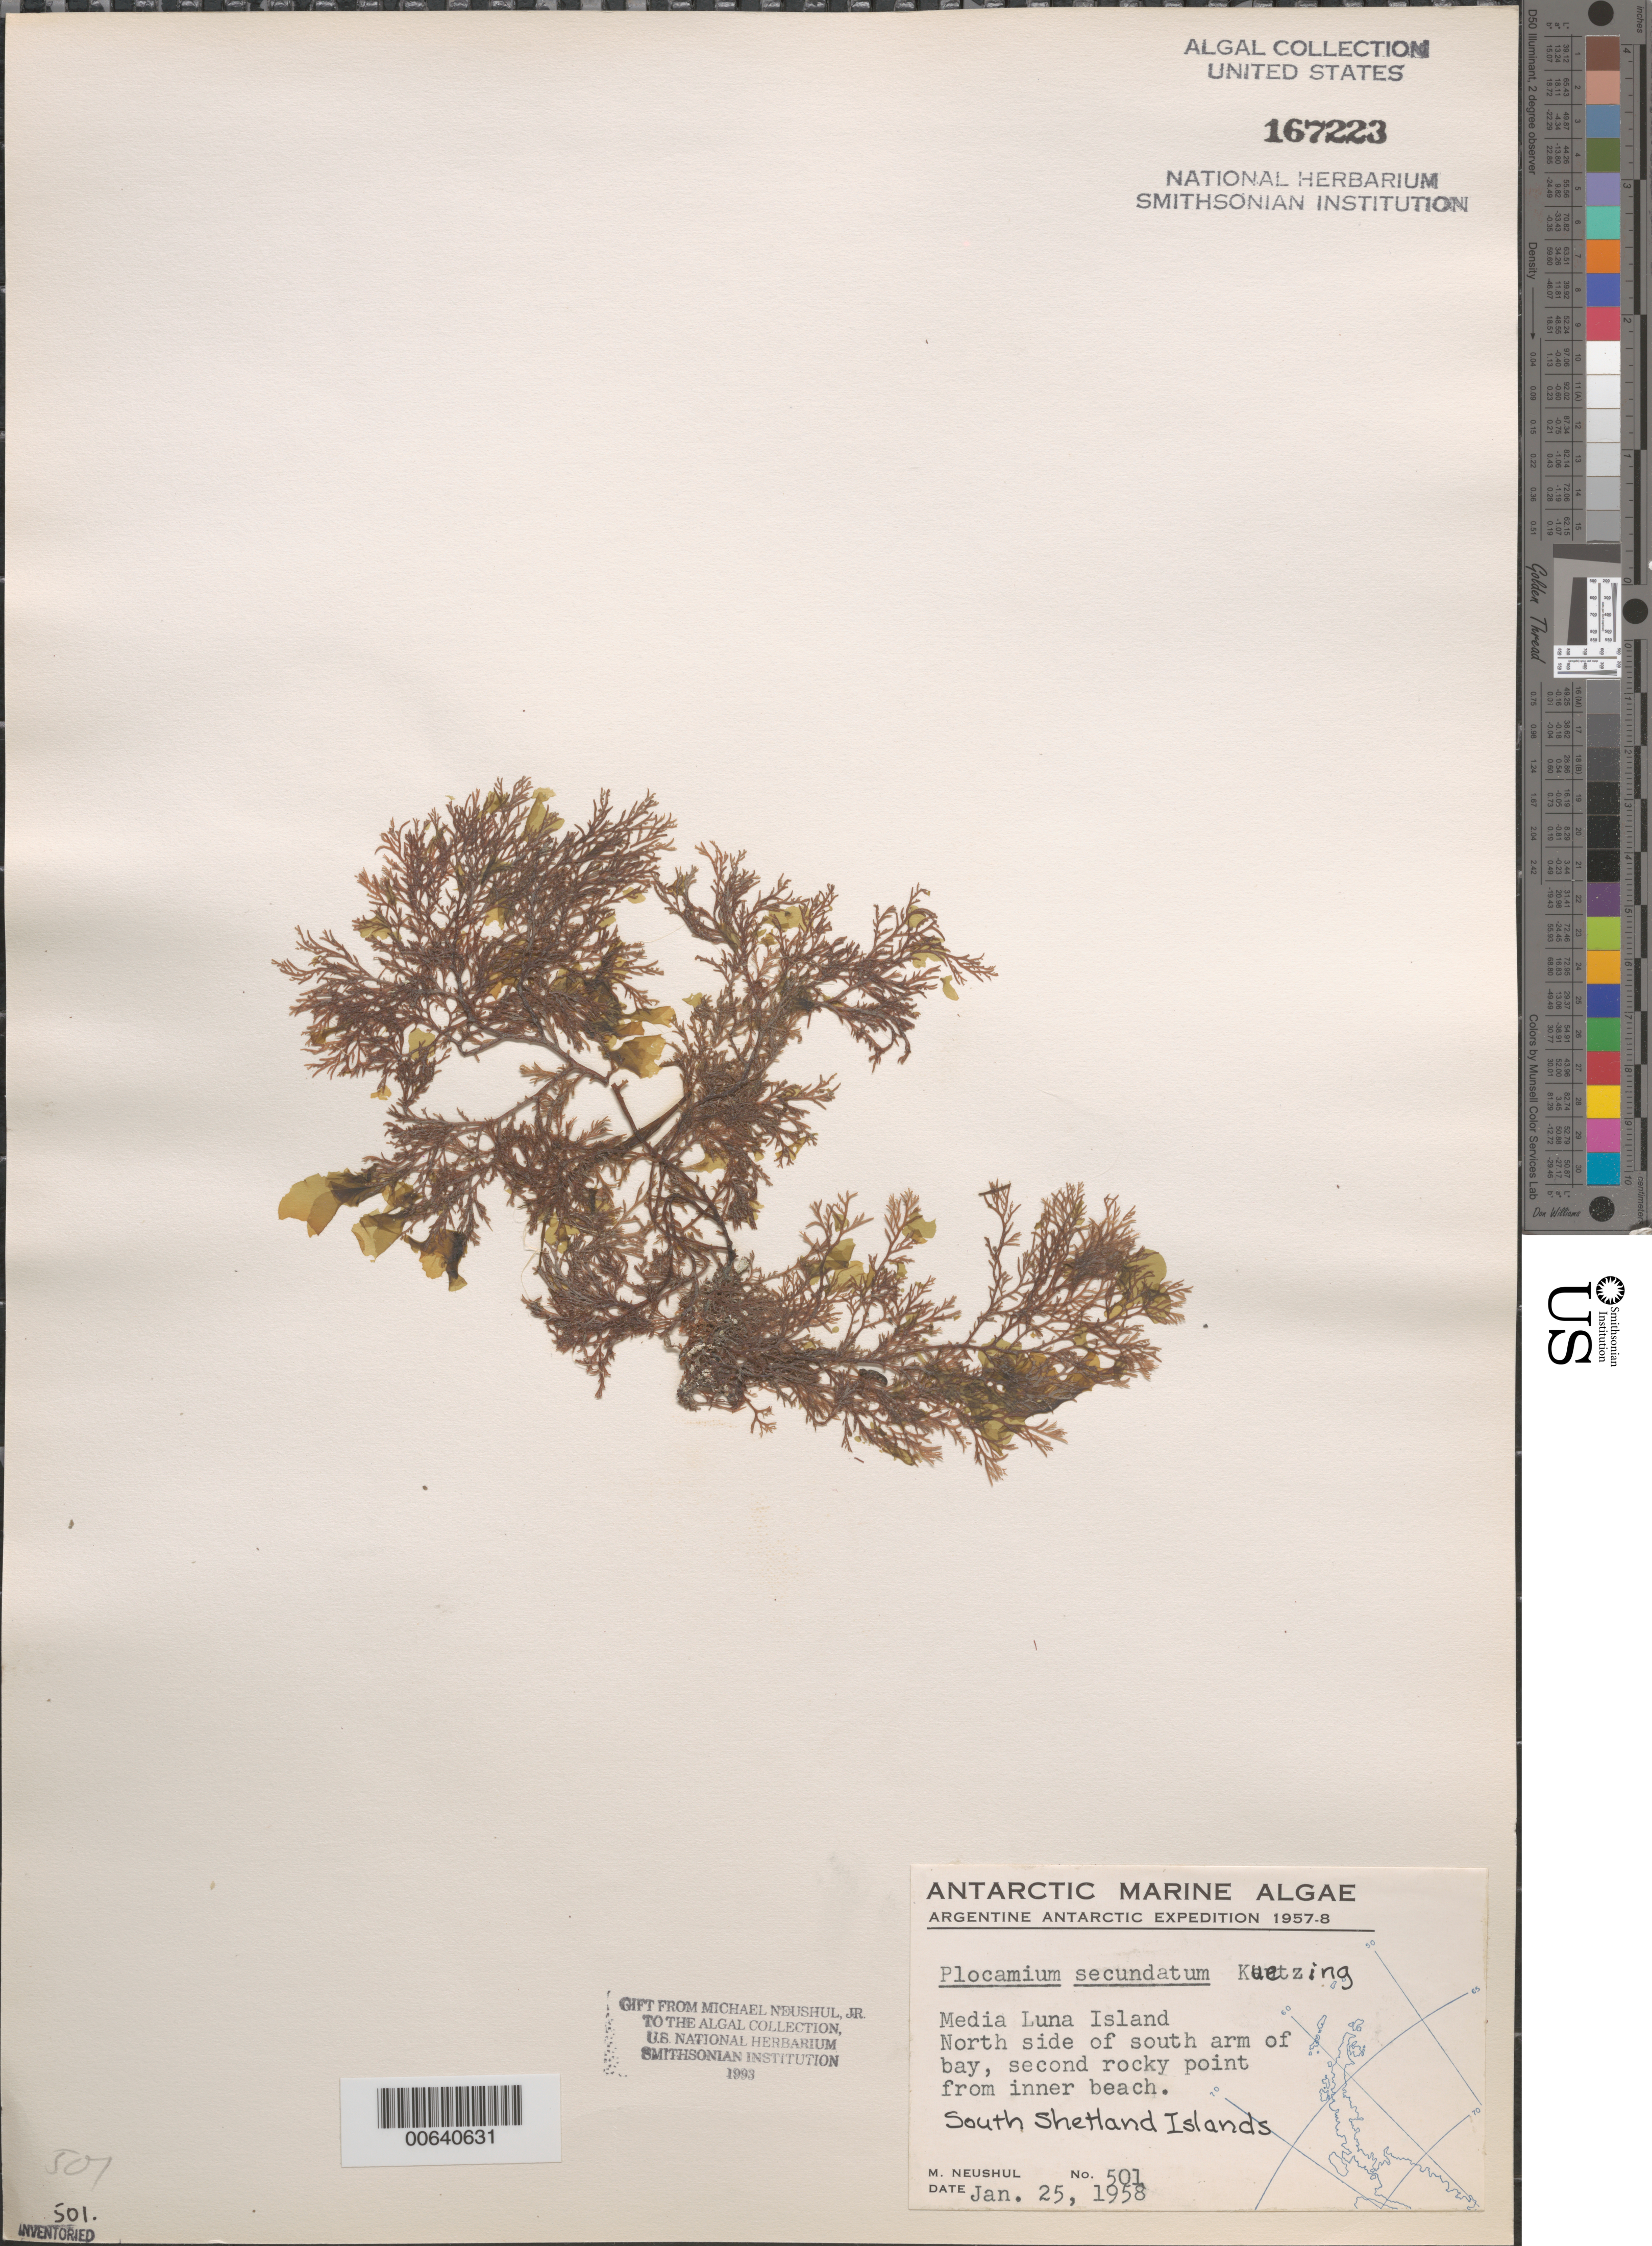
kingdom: Plantae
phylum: Rhodophyta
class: Florideophyceae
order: Plocamiales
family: Plocamiaceae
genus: Plocamium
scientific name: Plocamium secundatum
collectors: M. Neushul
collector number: Neushul 501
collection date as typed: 25 Jan 1958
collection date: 1958-01-25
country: Antarctica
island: Half Moon Island (Media Luna Island)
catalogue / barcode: US 167223